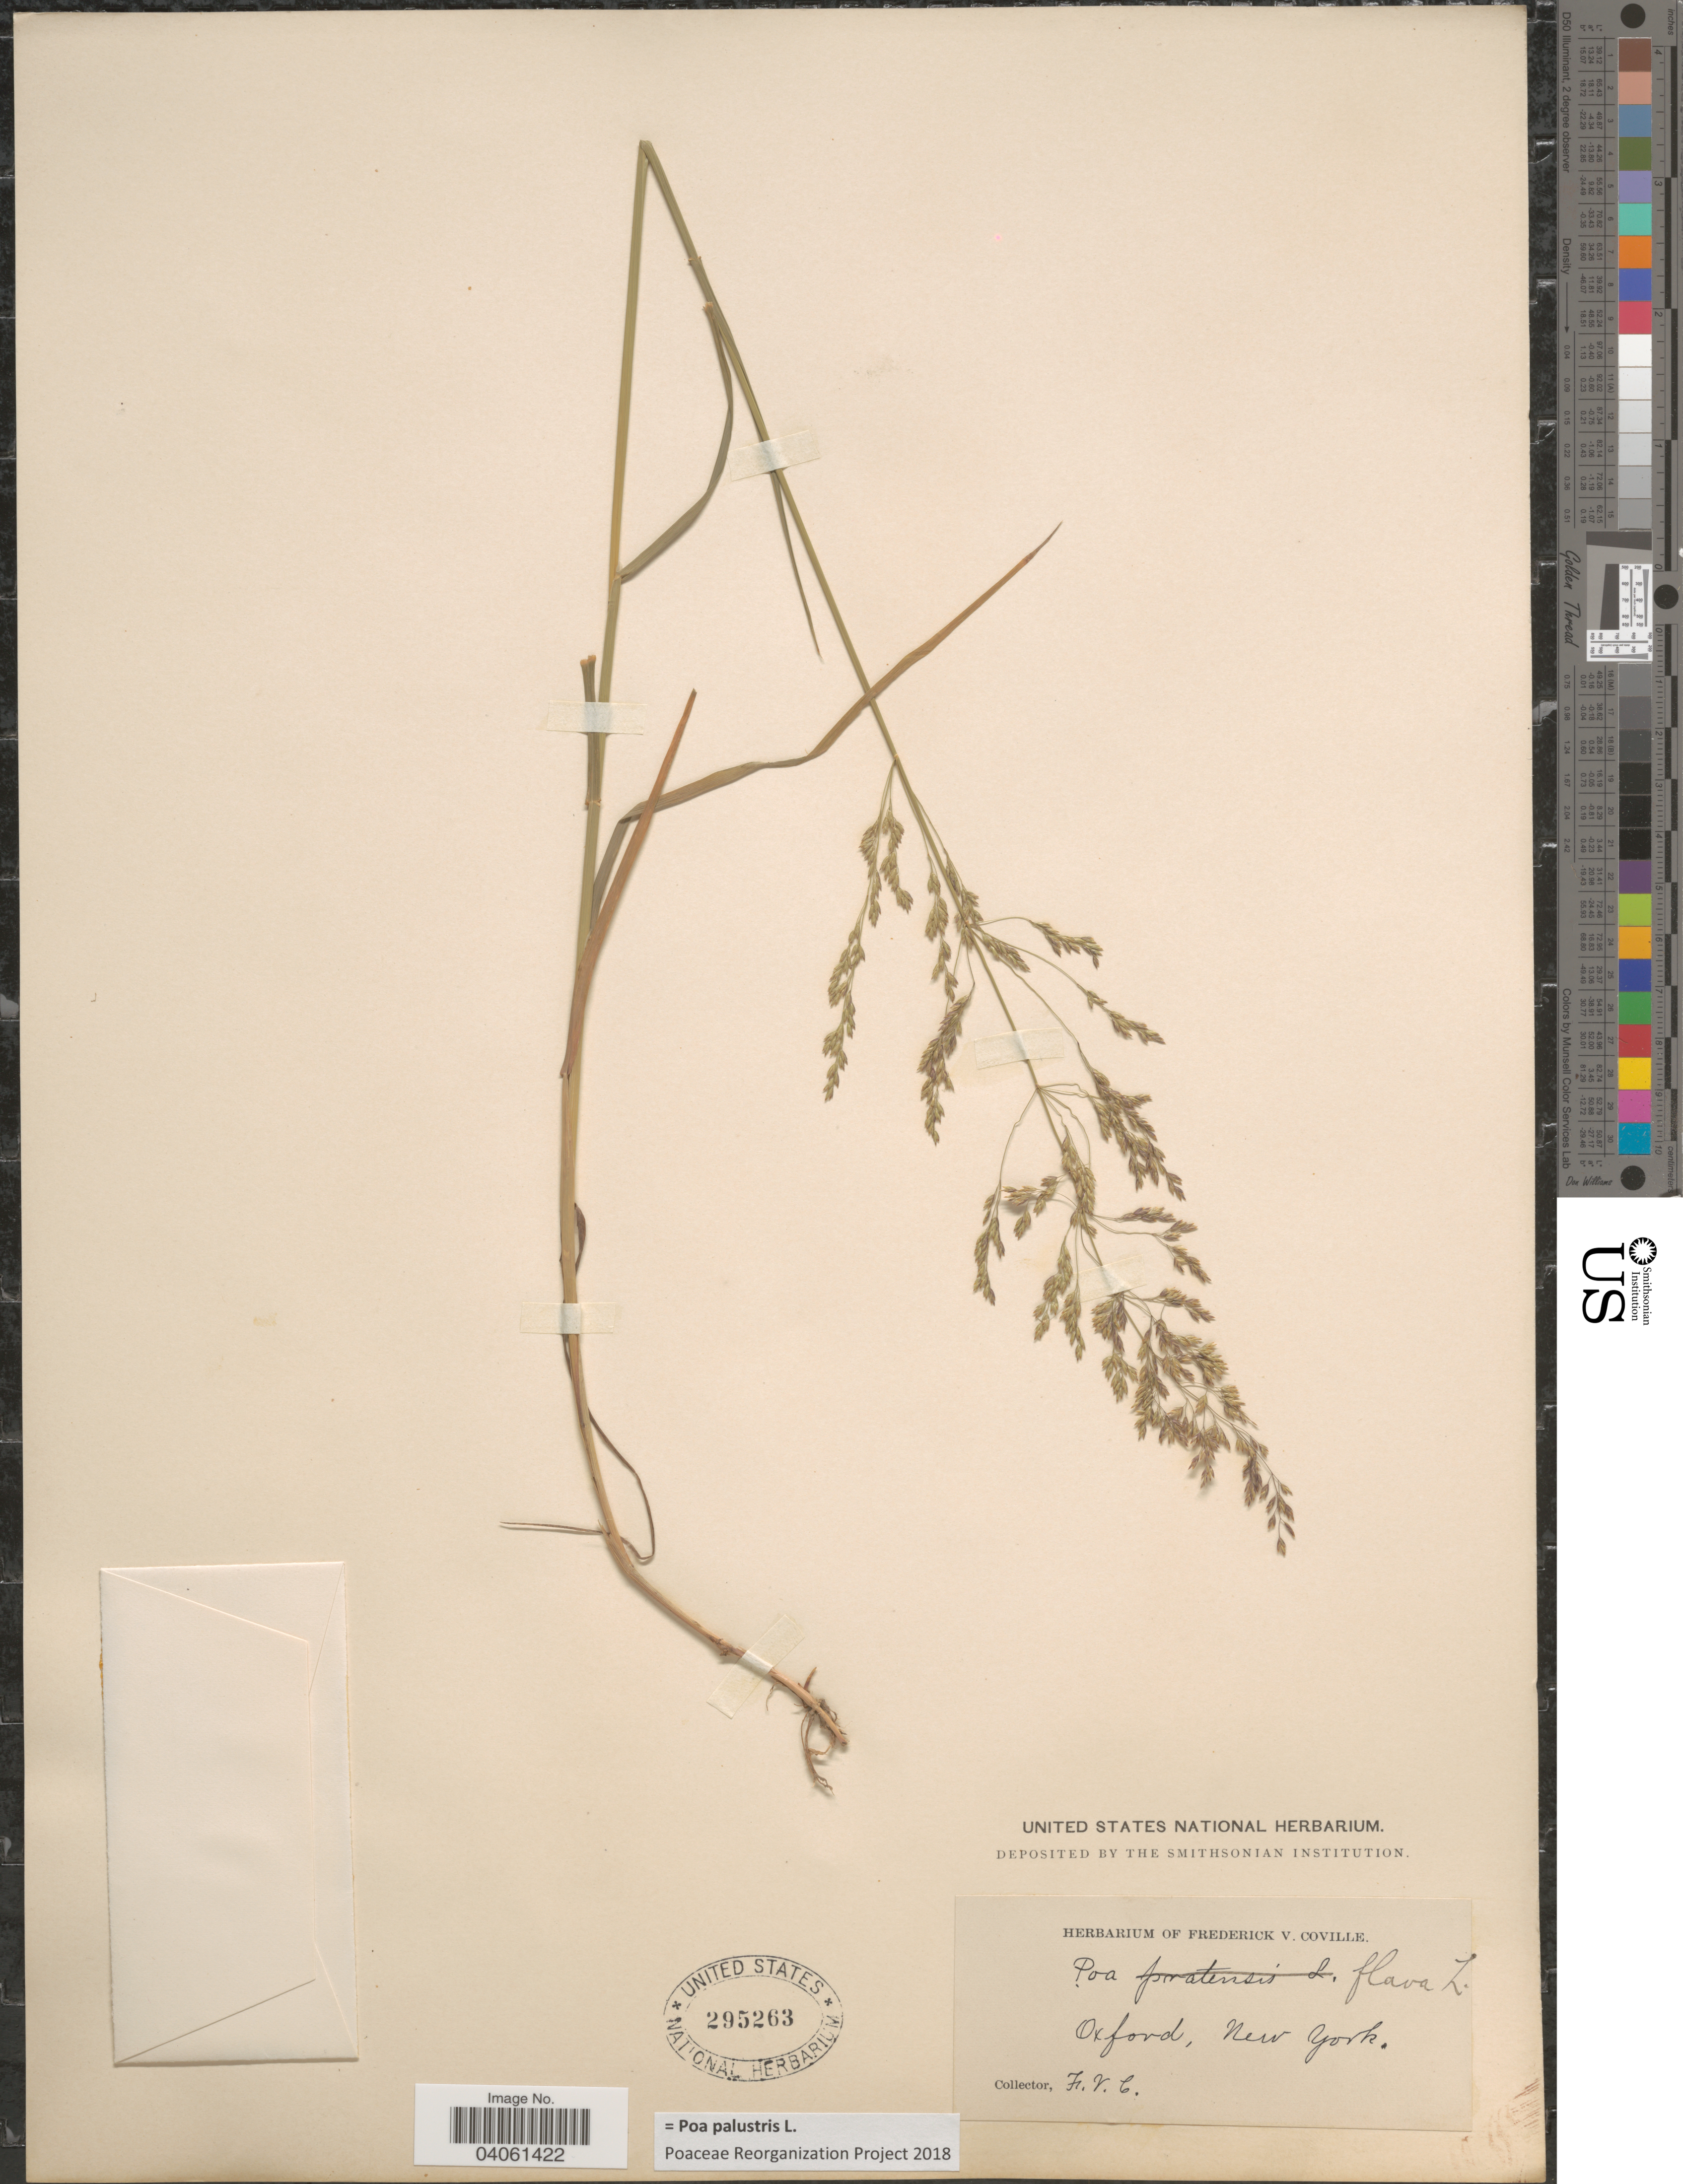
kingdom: Plantae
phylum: Tracheophyta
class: Liliopsida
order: Poales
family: Poaceae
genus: Poa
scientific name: Poa palustris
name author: L.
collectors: F. V. Coville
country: United States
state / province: New York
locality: Oxford.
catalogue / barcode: US 295263